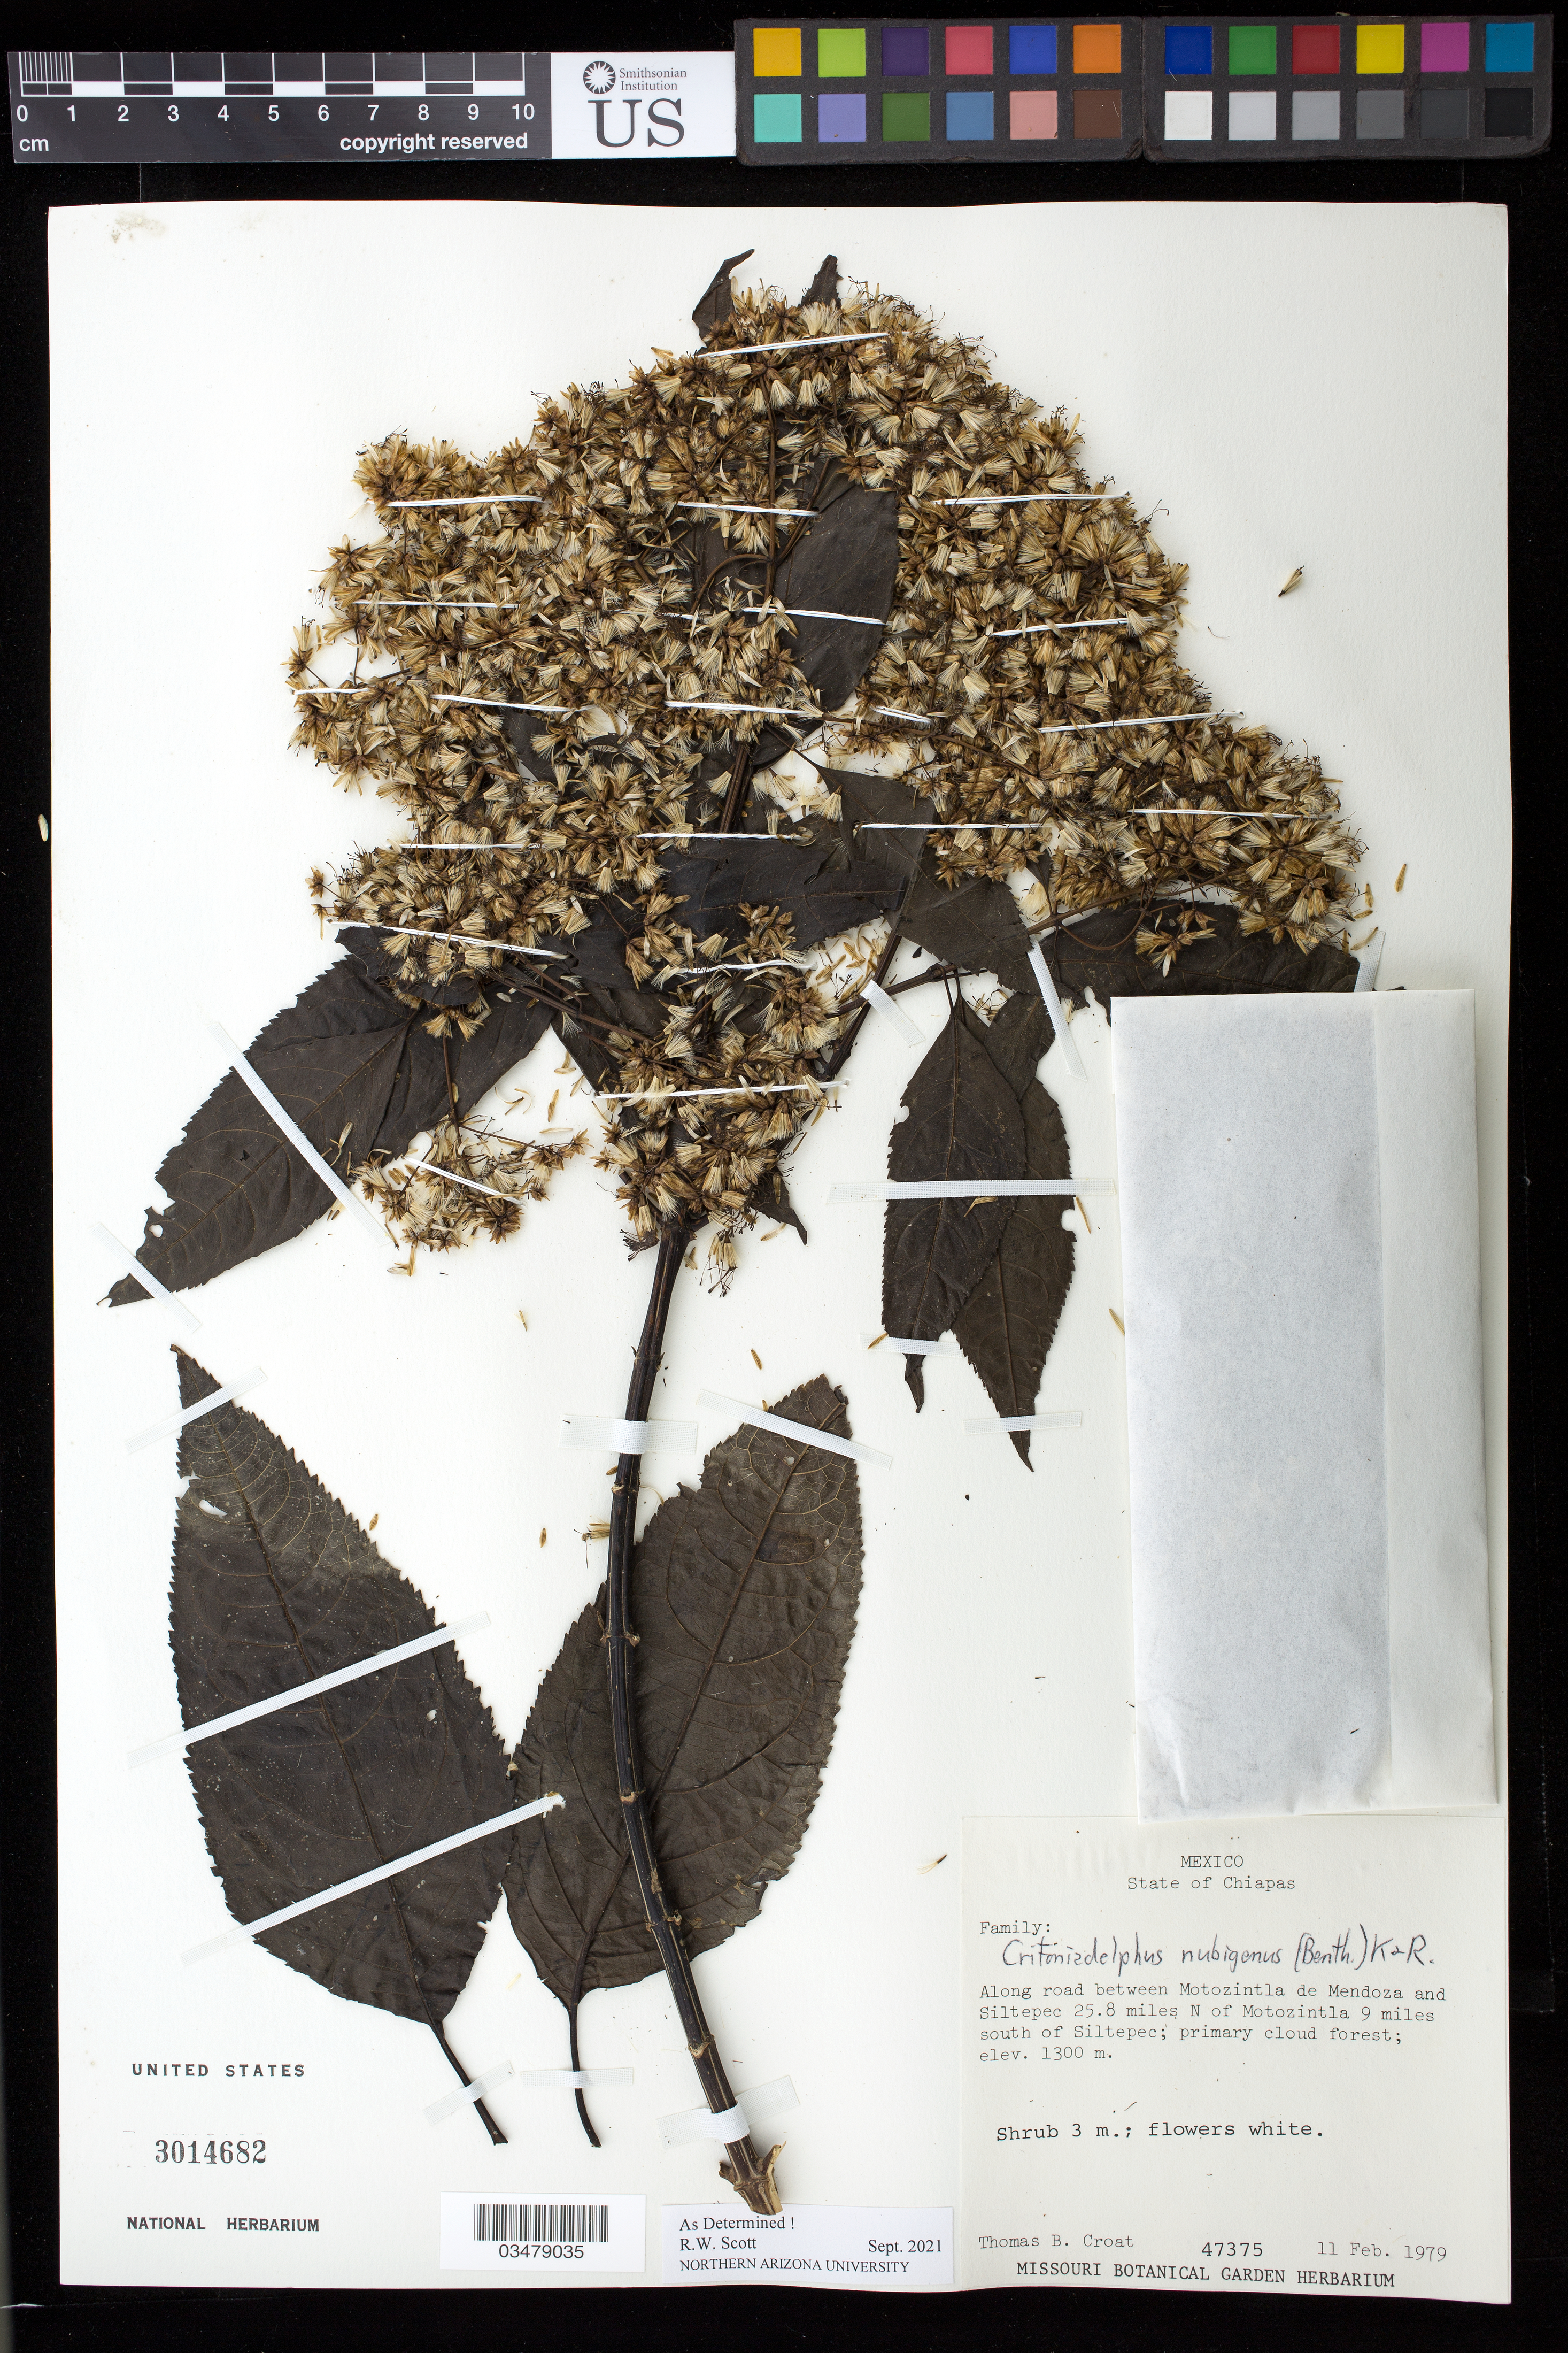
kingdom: Plantae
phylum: Tracheophyta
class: Magnoliopsida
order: Asterales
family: Asteraceae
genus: Critoniadelphus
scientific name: Critoniadelphus nubigenus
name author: (Benth.) R.M. King & H. Rob.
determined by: Scott, R. W.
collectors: T. B. Croat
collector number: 47375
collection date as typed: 11 February 1979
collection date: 1979-02-11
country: Mexico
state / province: Chiapas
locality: Motozintla de Mendoza to Siltepec road, 25.8 miles N of Motozintla 9 miles south of Siltepec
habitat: Primary cloud forest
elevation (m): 1300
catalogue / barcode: US 3014682